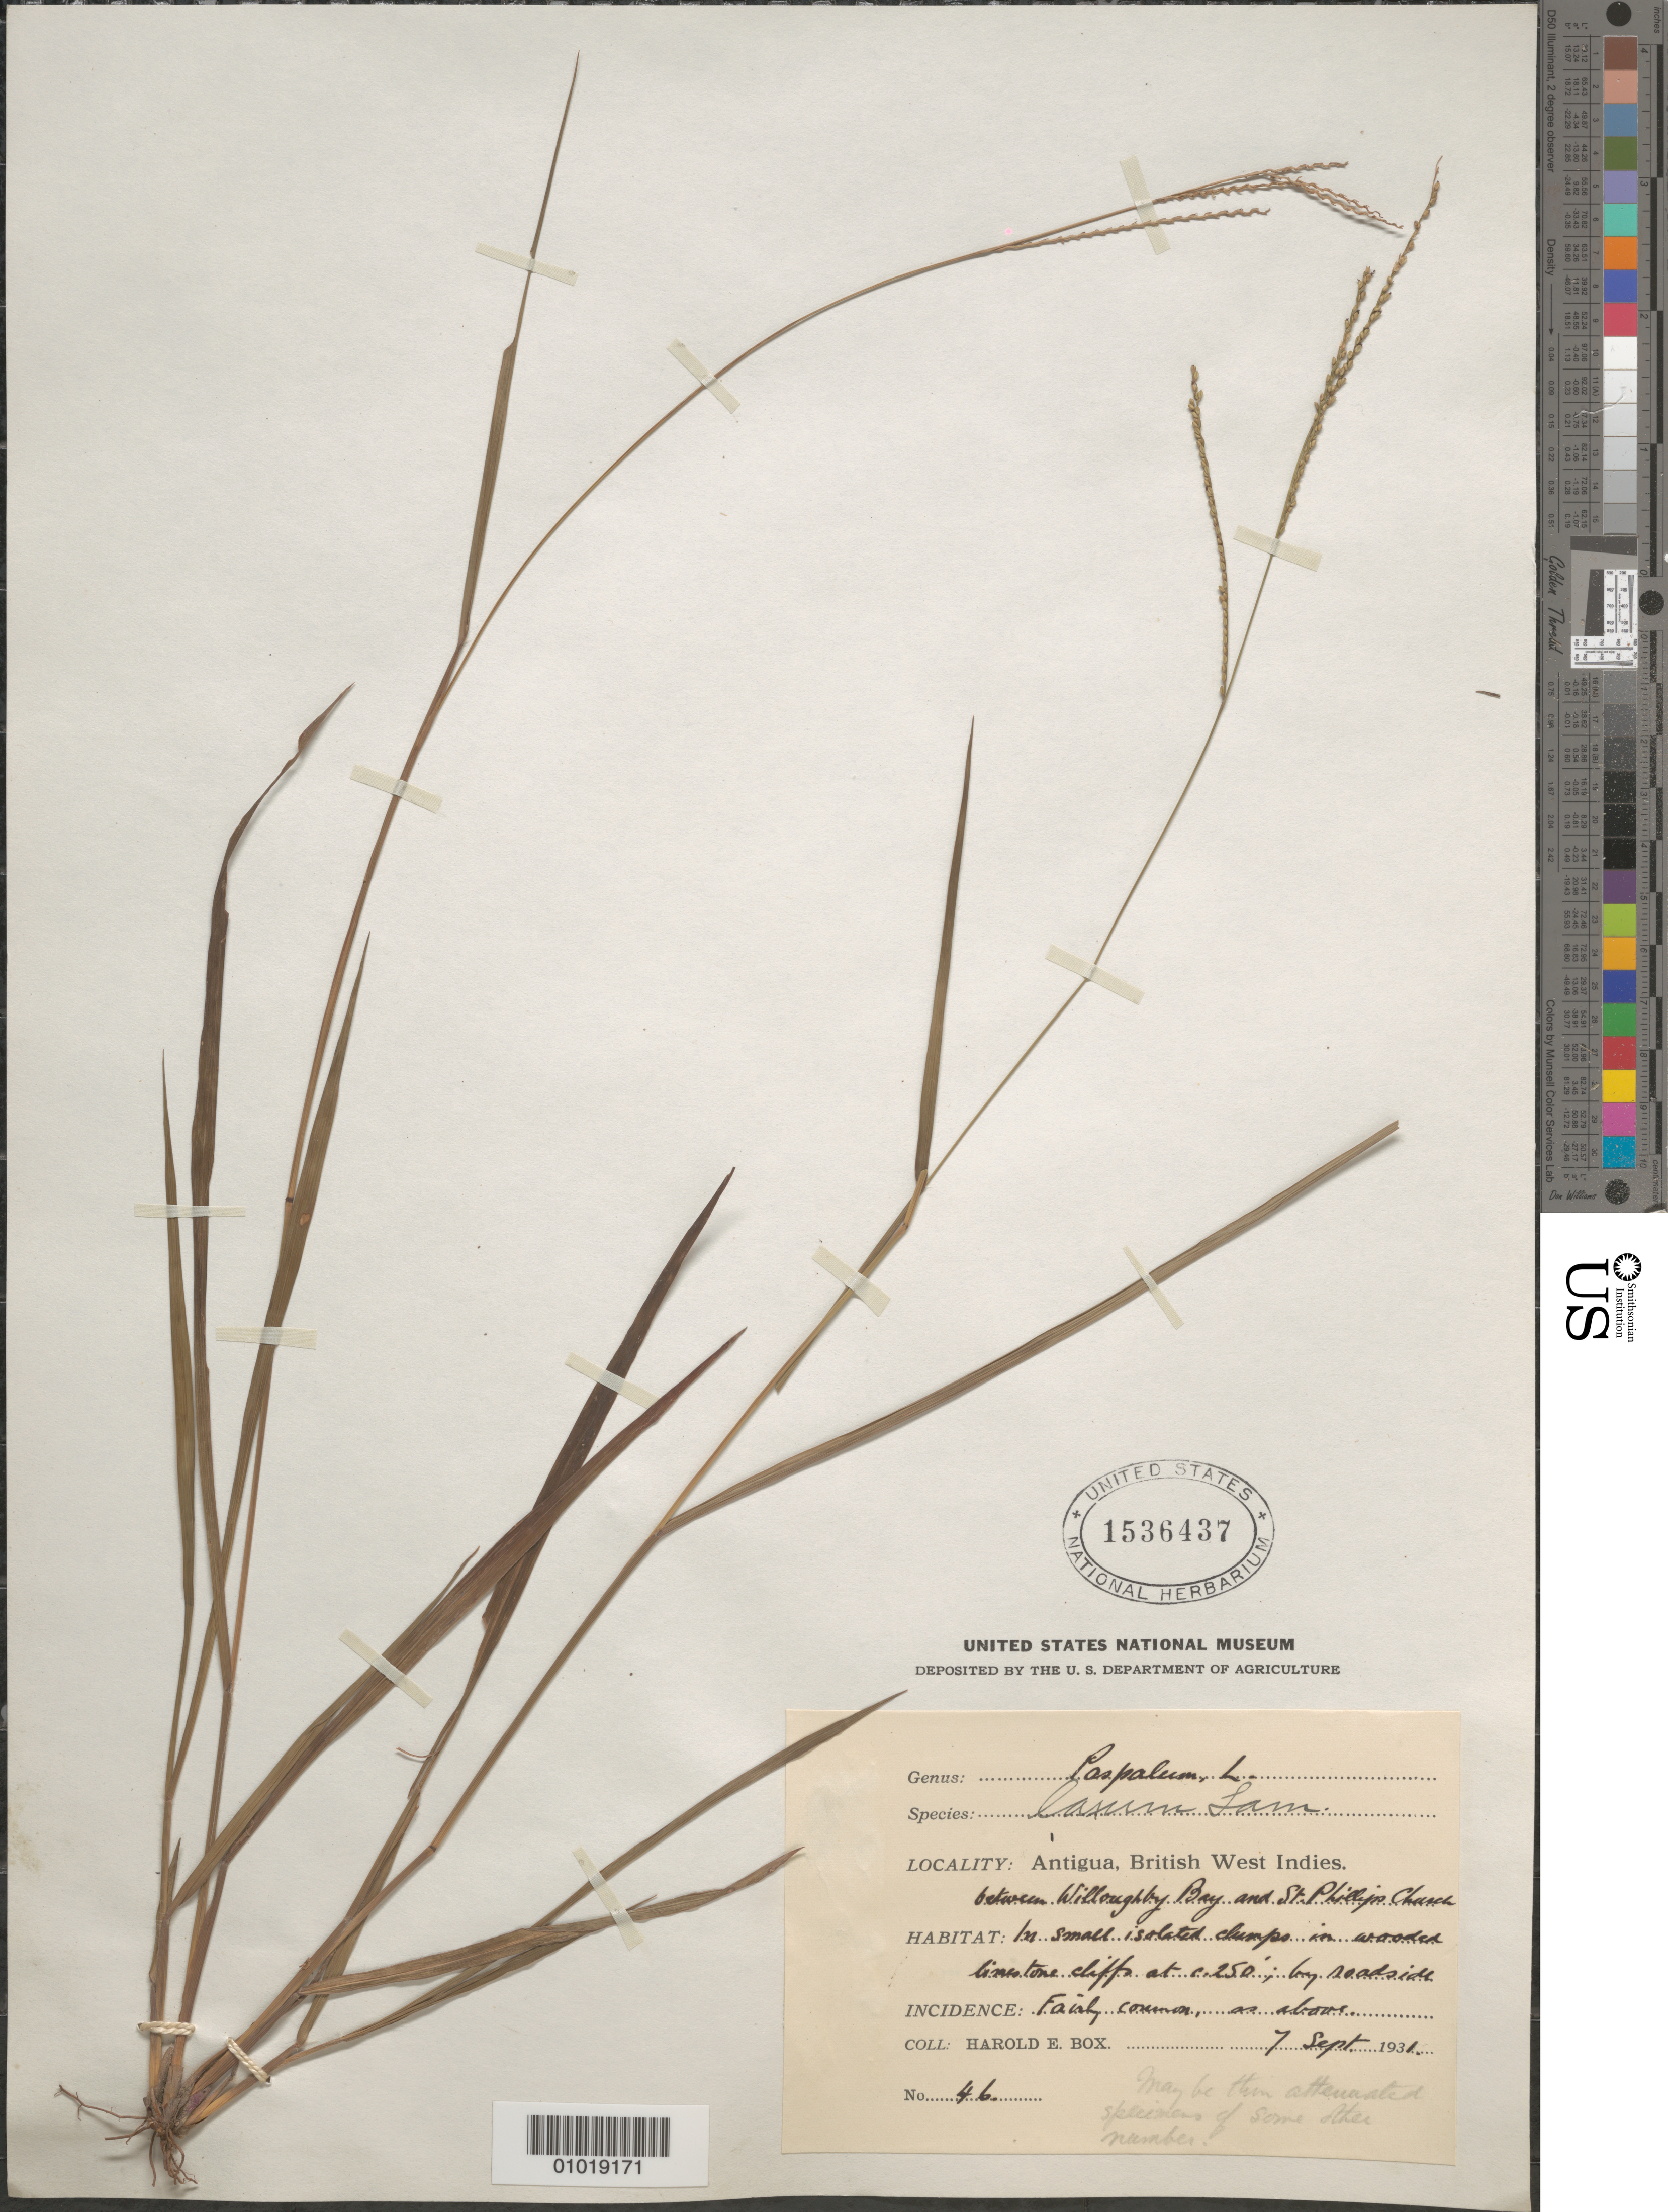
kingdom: Plantae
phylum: Tracheophyta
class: Liliopsida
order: Poales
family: Poaceae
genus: Paspalum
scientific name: Paspalum laxum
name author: Lam.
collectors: H. E. Box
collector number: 46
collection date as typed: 07 Sep 1931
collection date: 1931-09-07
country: Antigua and Barbuda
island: Antigua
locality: Between Willoughby Bay and St. Phillips Church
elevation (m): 76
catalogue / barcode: US 1536437